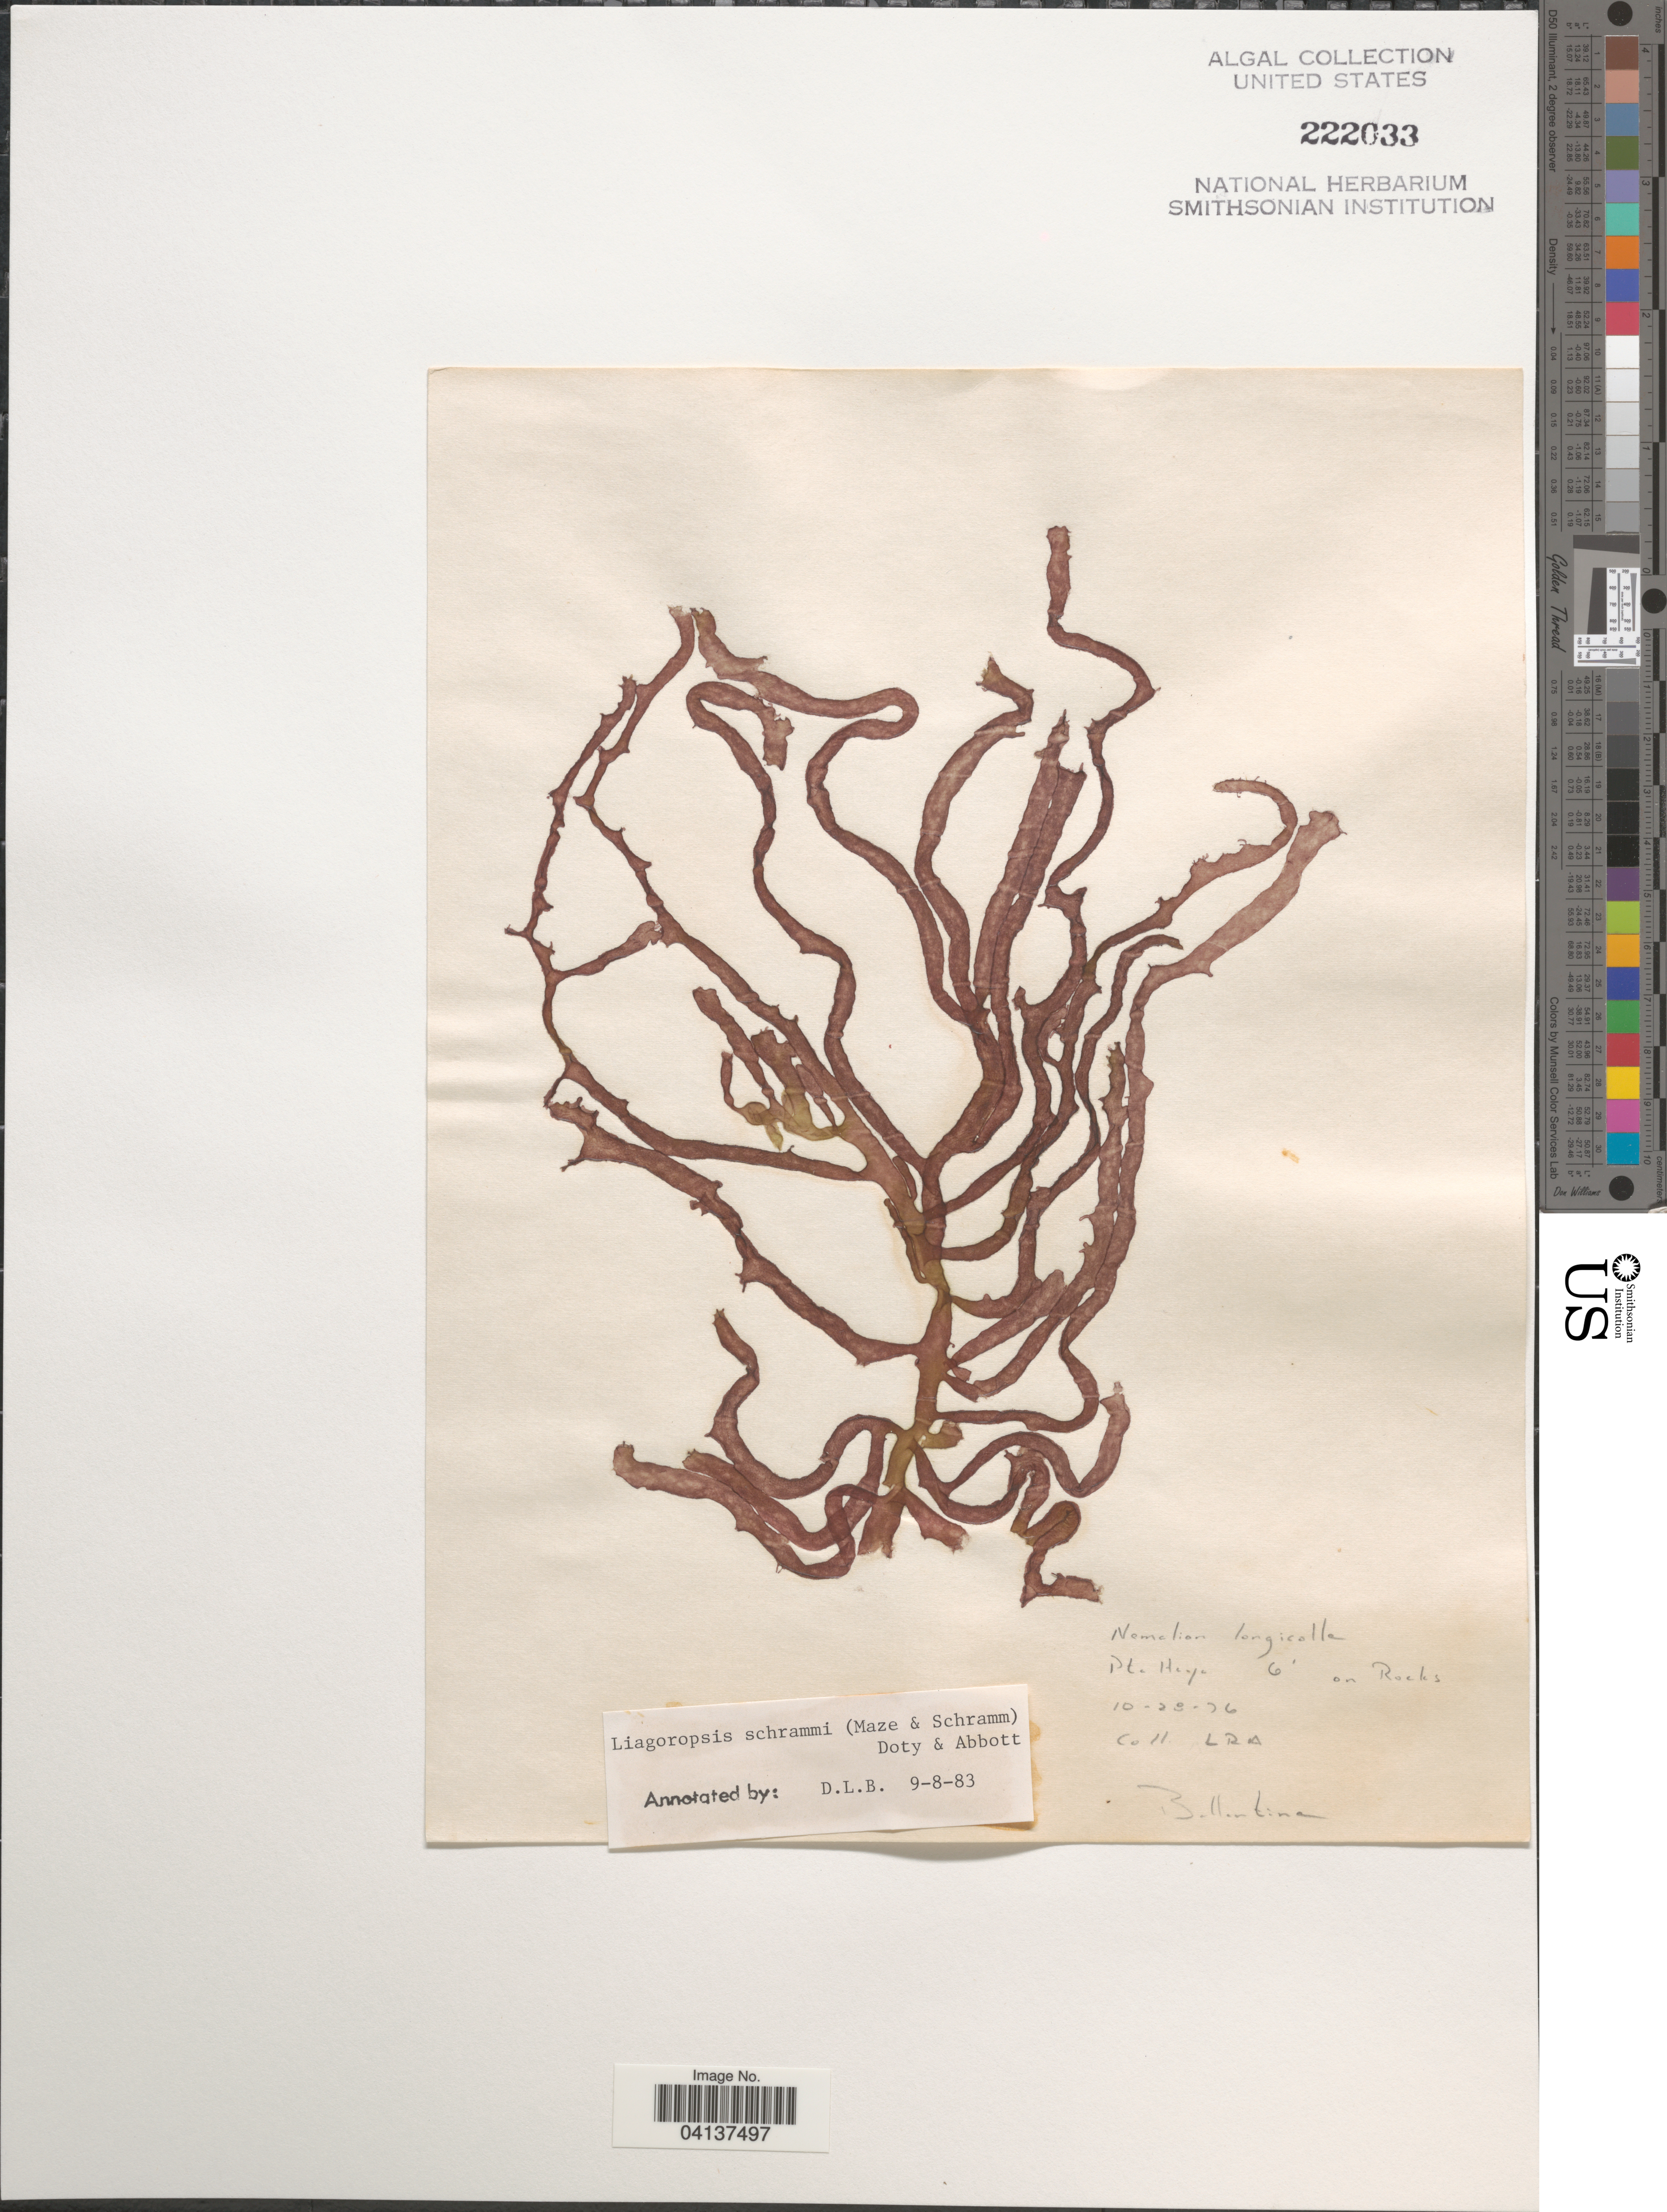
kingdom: Plantae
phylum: Rhodophyta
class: Florideophyceae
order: Nemaliales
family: Liagoraceae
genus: Liagoropsis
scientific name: Liagoropsis schrammii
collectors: L. R. A.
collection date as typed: Transcribed d/m/y: 28/10/76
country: Puerto Rico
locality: Pt. Haya.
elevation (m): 2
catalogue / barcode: US 222033